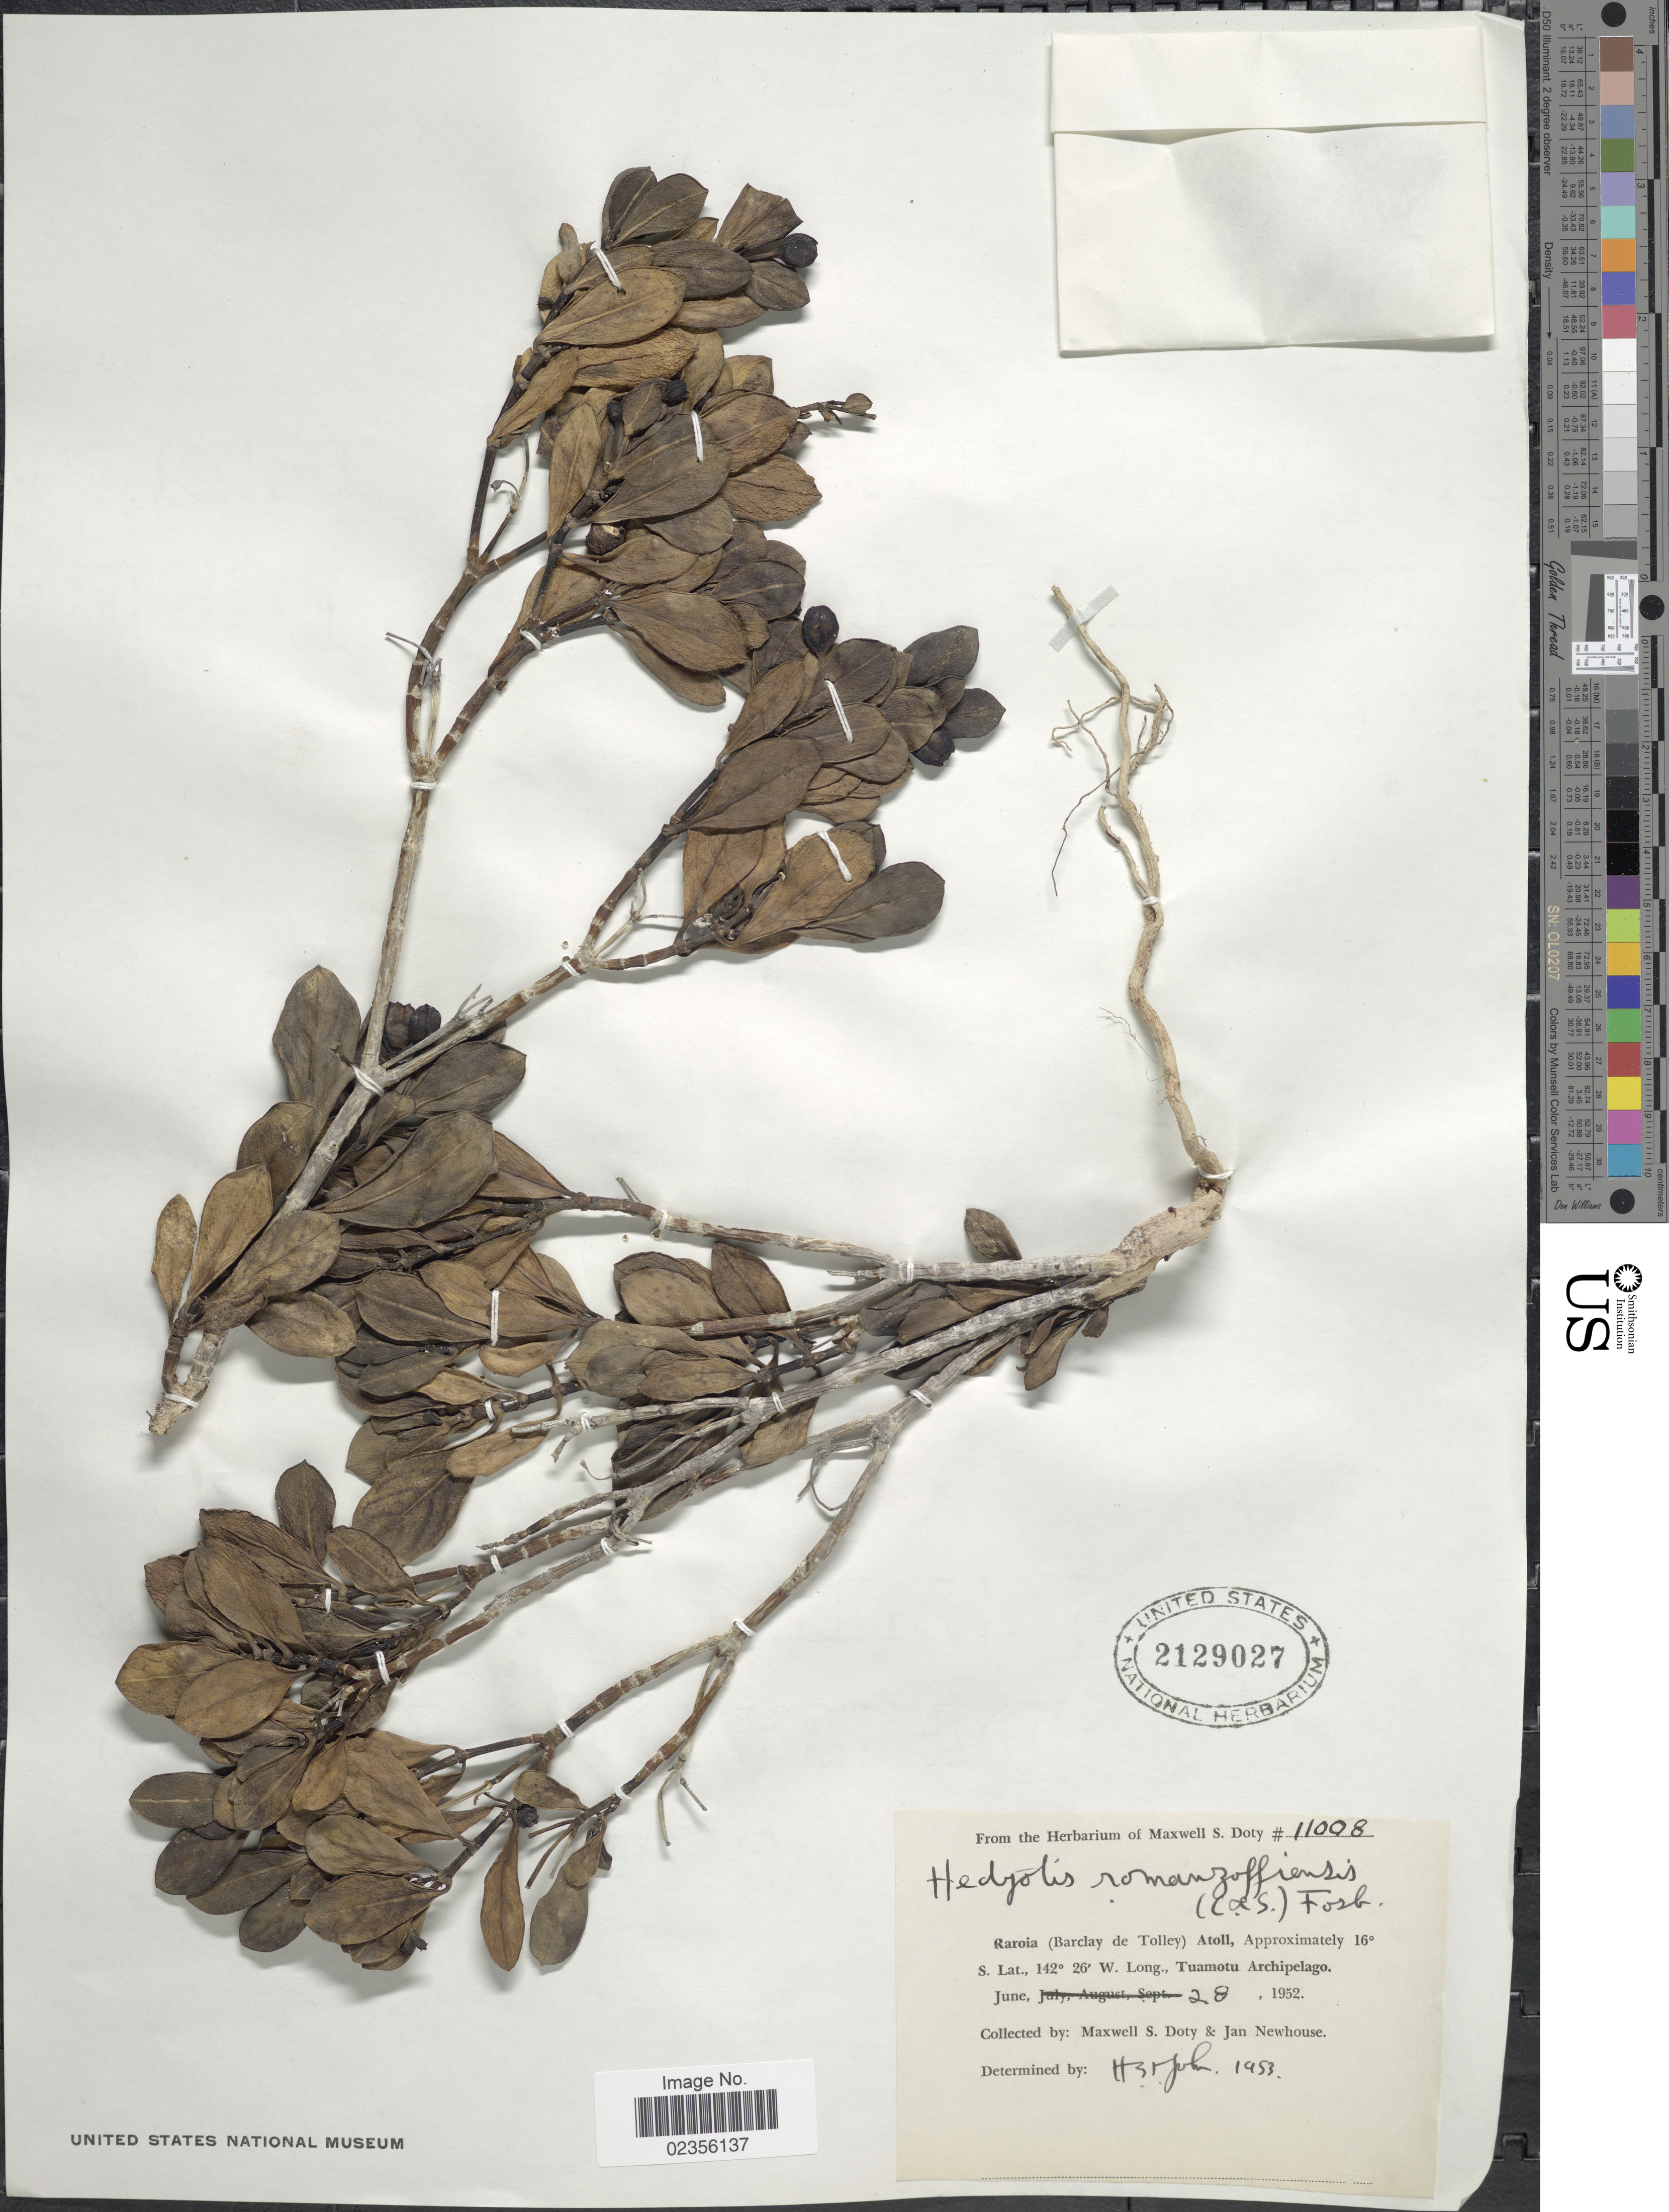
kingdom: Plantae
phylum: Tracheophyta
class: Magnoliopsida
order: Gentianales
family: Rubiaceae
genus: Kadua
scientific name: Kadua romanzoffiensis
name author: Cham. & Schltdl.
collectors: M. S. Doty & J. Newhouse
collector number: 11008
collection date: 1952-06-28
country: French Polynesia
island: Raroia [Barclay de Tolley] Atoll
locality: Raroia (Barclay de Tolley) Atoll, Tuamotu Archipelago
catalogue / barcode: US 2129027